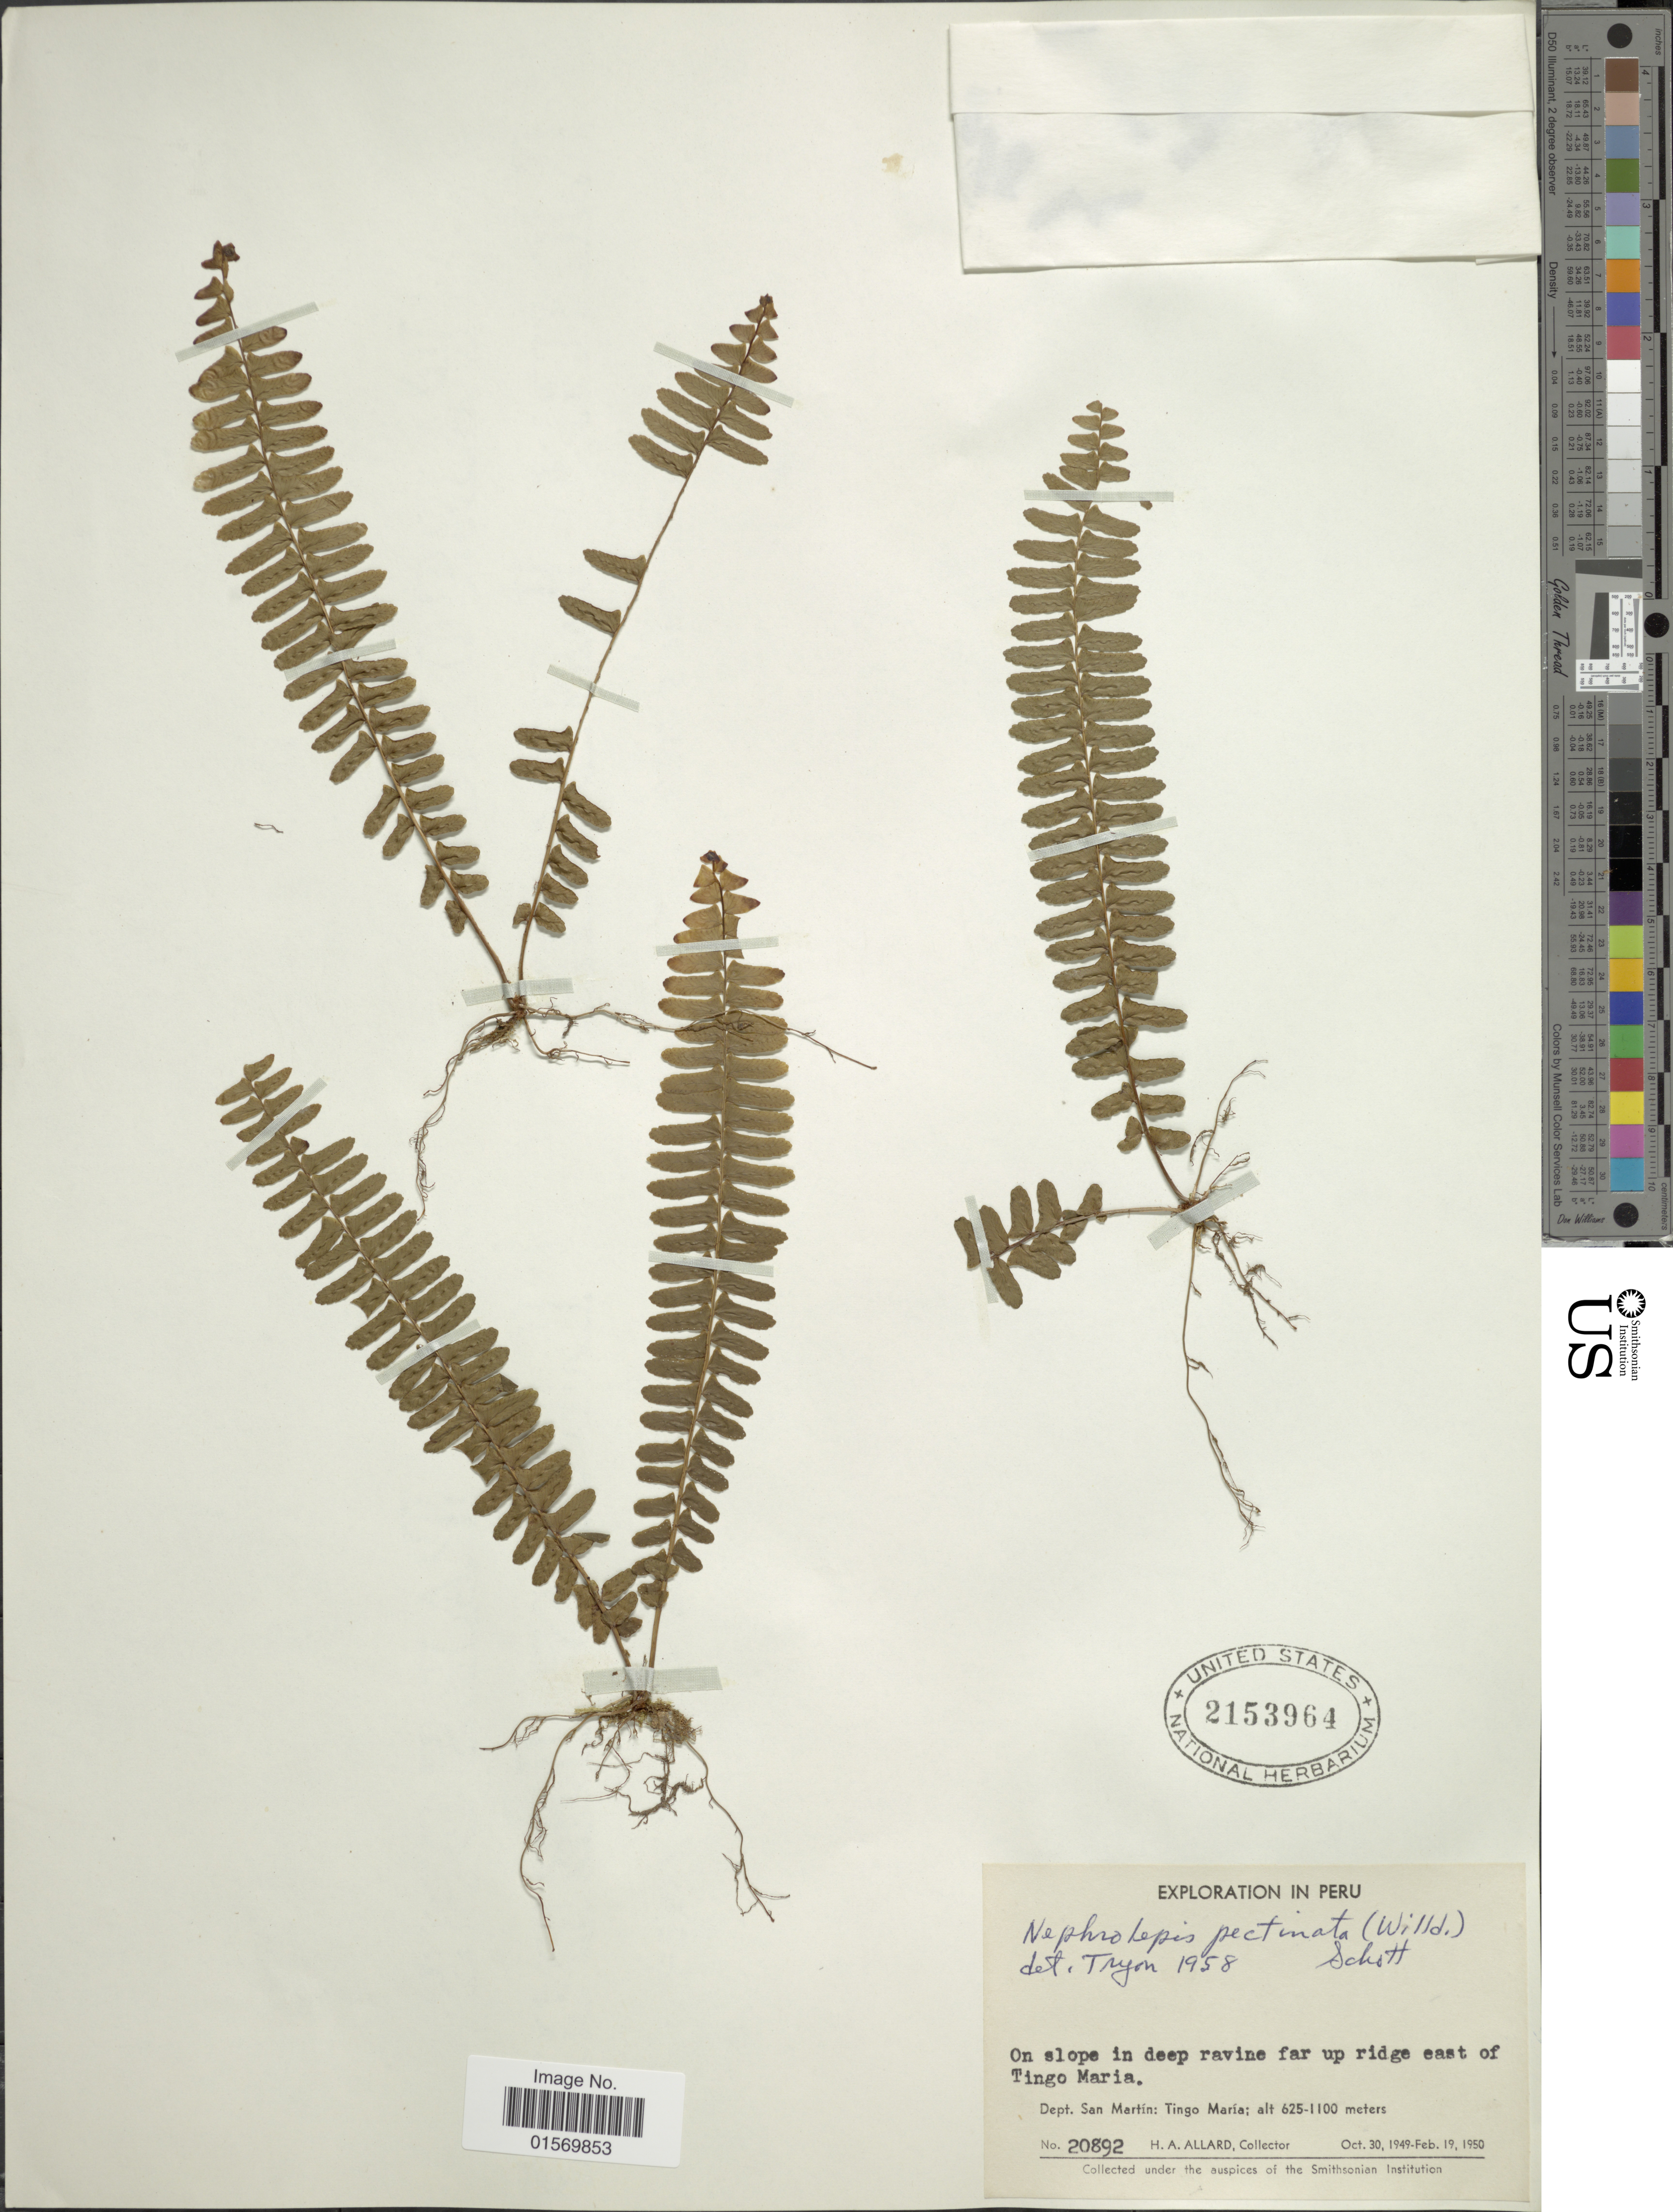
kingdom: Plantae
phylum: Tracheophyta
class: Polypodiopsida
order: Polypodiales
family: Nephrolepidaceae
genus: Nephrolepis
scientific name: Nephrolepis pectinata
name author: (Willd.) Schott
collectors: H. A. Allard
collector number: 20892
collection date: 1949-10-30/1950-02-19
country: Peru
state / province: San Martín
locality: On slope in deep ravine far up ridge east of Tingo Maria, Tingo Maria.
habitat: on slope in deep ravine far up ridge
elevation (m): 625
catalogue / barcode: US 2153964